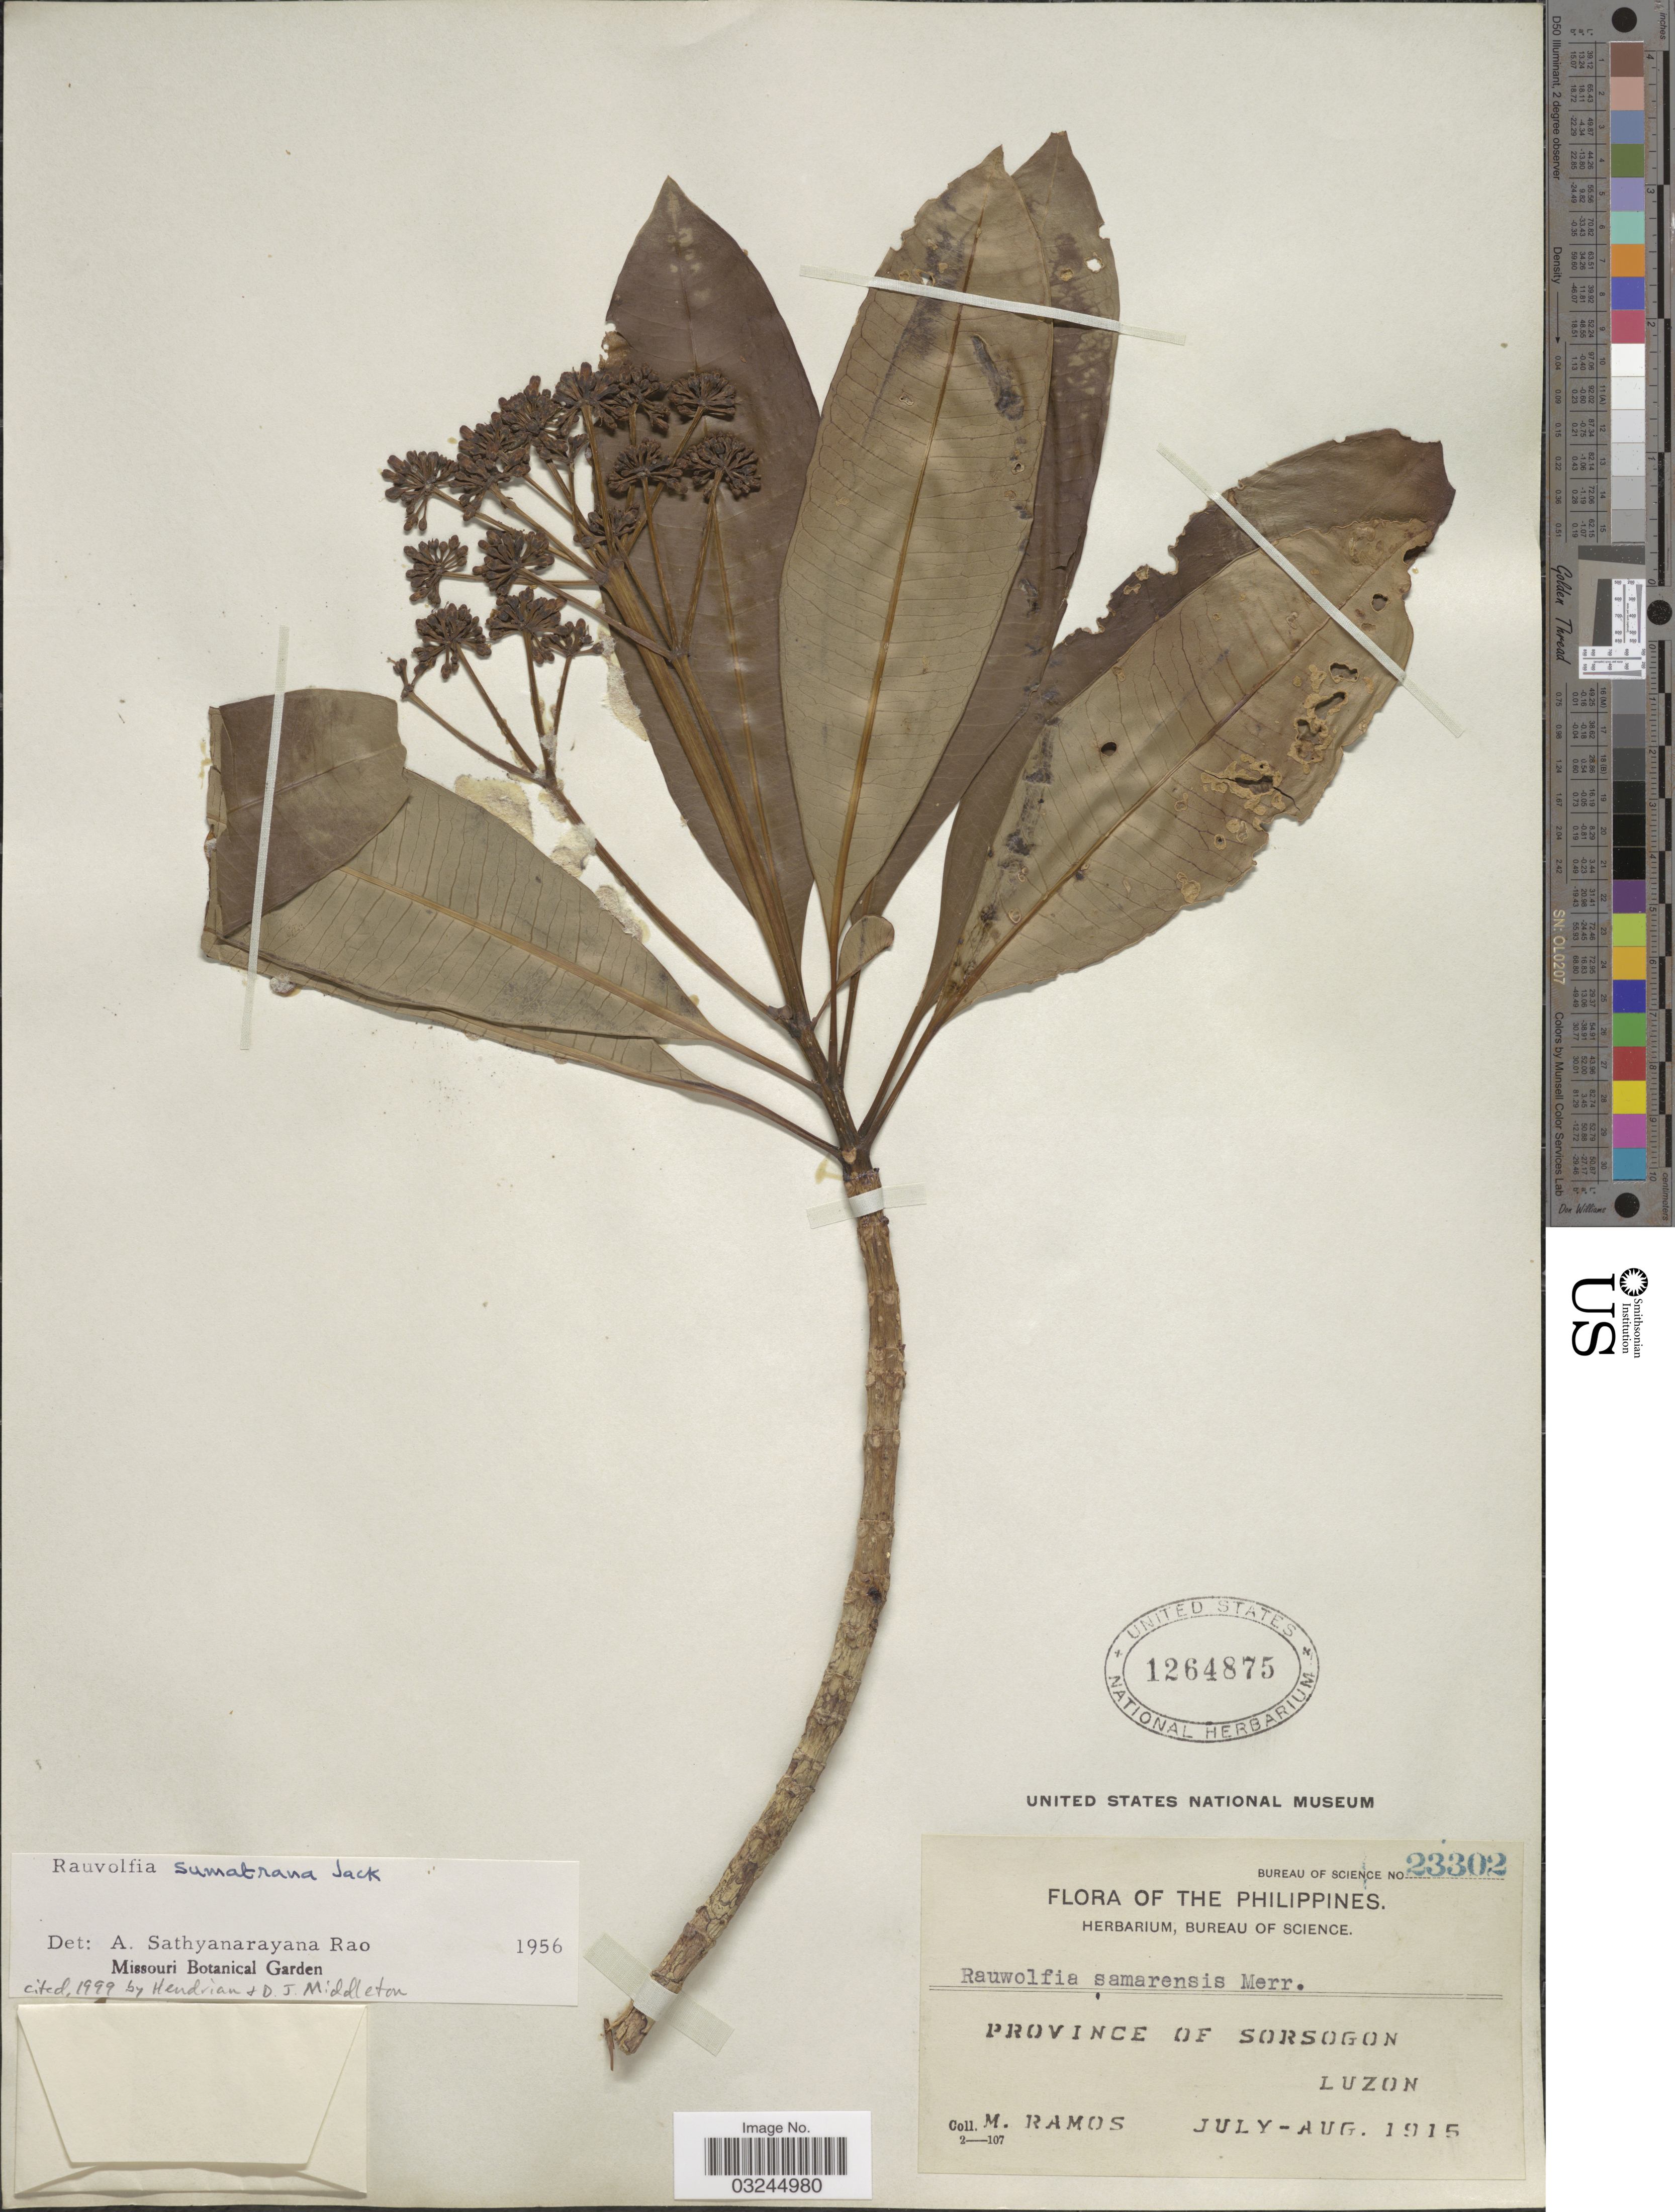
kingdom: Plantae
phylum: Tracheophyta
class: Magnoliopsida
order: Gentianales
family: Apocynaceae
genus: Rauvolfia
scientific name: Rauvolfia samarensis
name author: Merr.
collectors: M. Ramos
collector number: Bureau of Science 23302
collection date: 1915-07/1915-08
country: Philippines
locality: Province of Sorsogon. Luzon.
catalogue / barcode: US 1264875